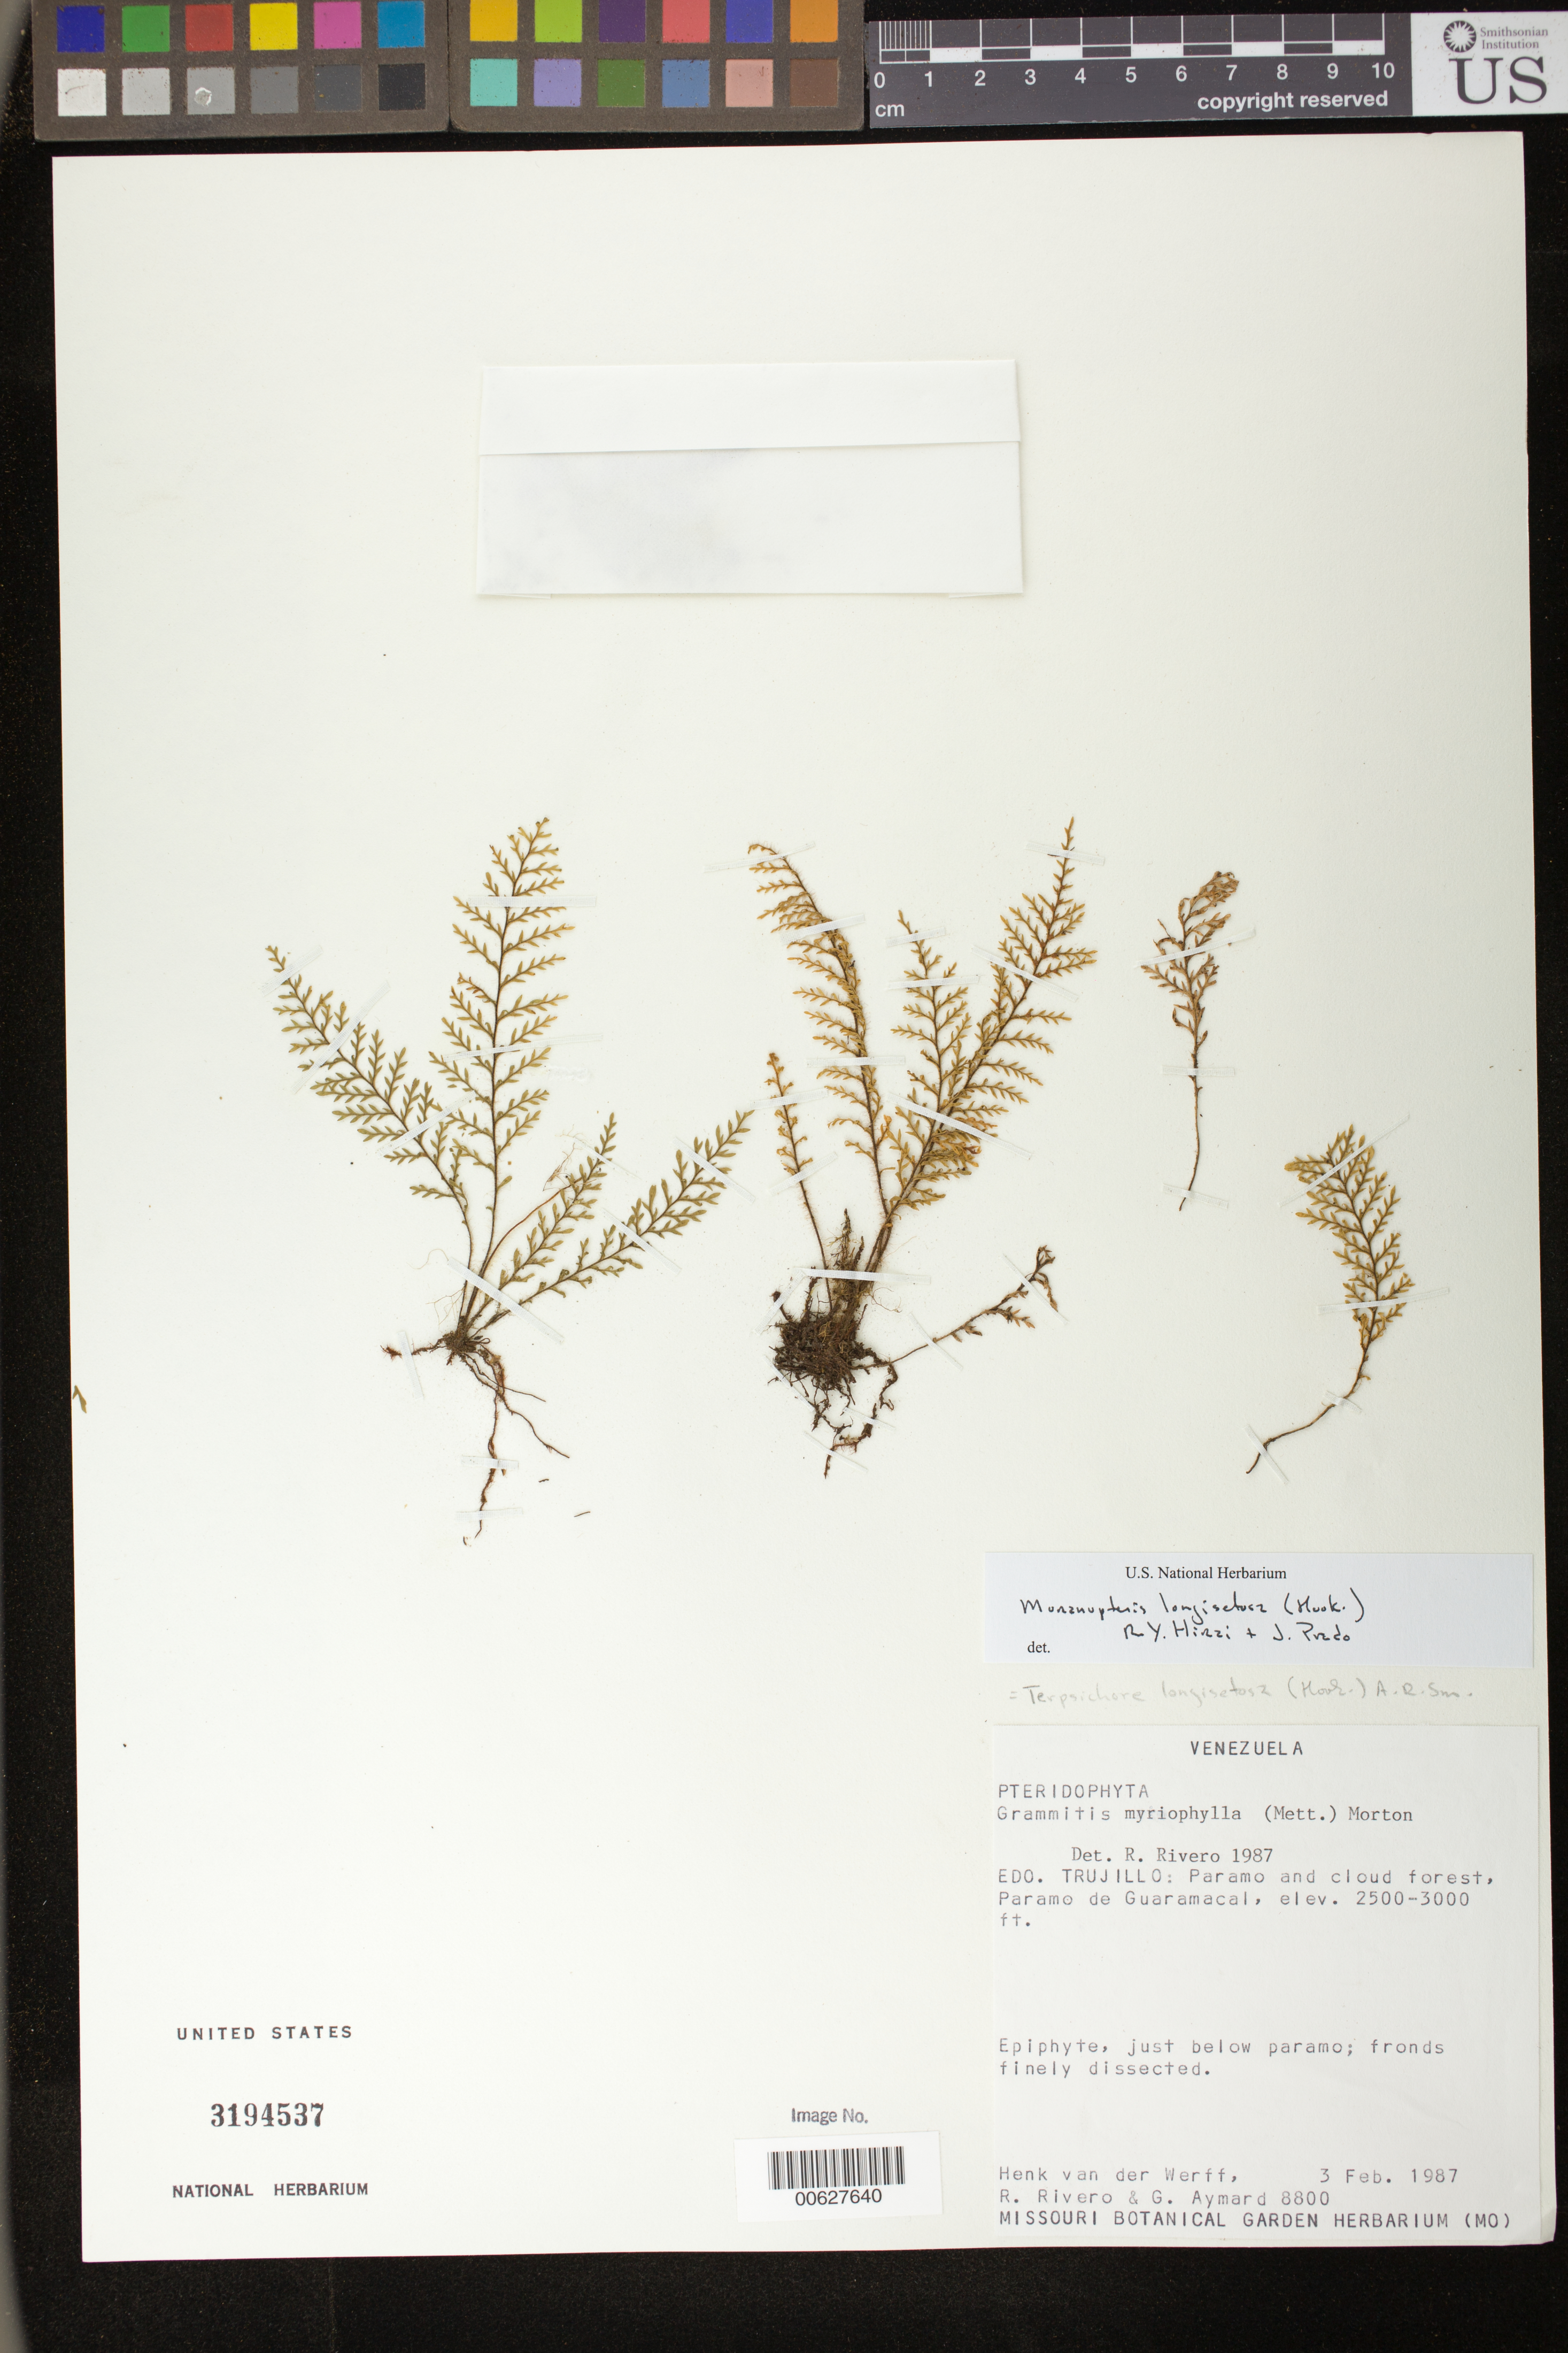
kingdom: Plantae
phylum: Tracheophyta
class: Polypodiopsida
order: Polypodiales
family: Polypodiaceae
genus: Moranopteris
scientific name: Moranopteris longisetosa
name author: (Hook.) R. Y. Hirai & J. Prado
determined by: Hirzi, R. Y.; Prado, J.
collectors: H. van der Werff, R. Rivero & G. A. Aymard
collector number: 8800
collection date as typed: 03 Feb 1987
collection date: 1987-02-03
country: Venezuela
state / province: Trujillo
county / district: Boconó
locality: Páramo de Guaramacal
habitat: Paramo and cloud forest, just below páramo.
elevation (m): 2500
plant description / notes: MO, PORT, UC, US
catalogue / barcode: US 3194537